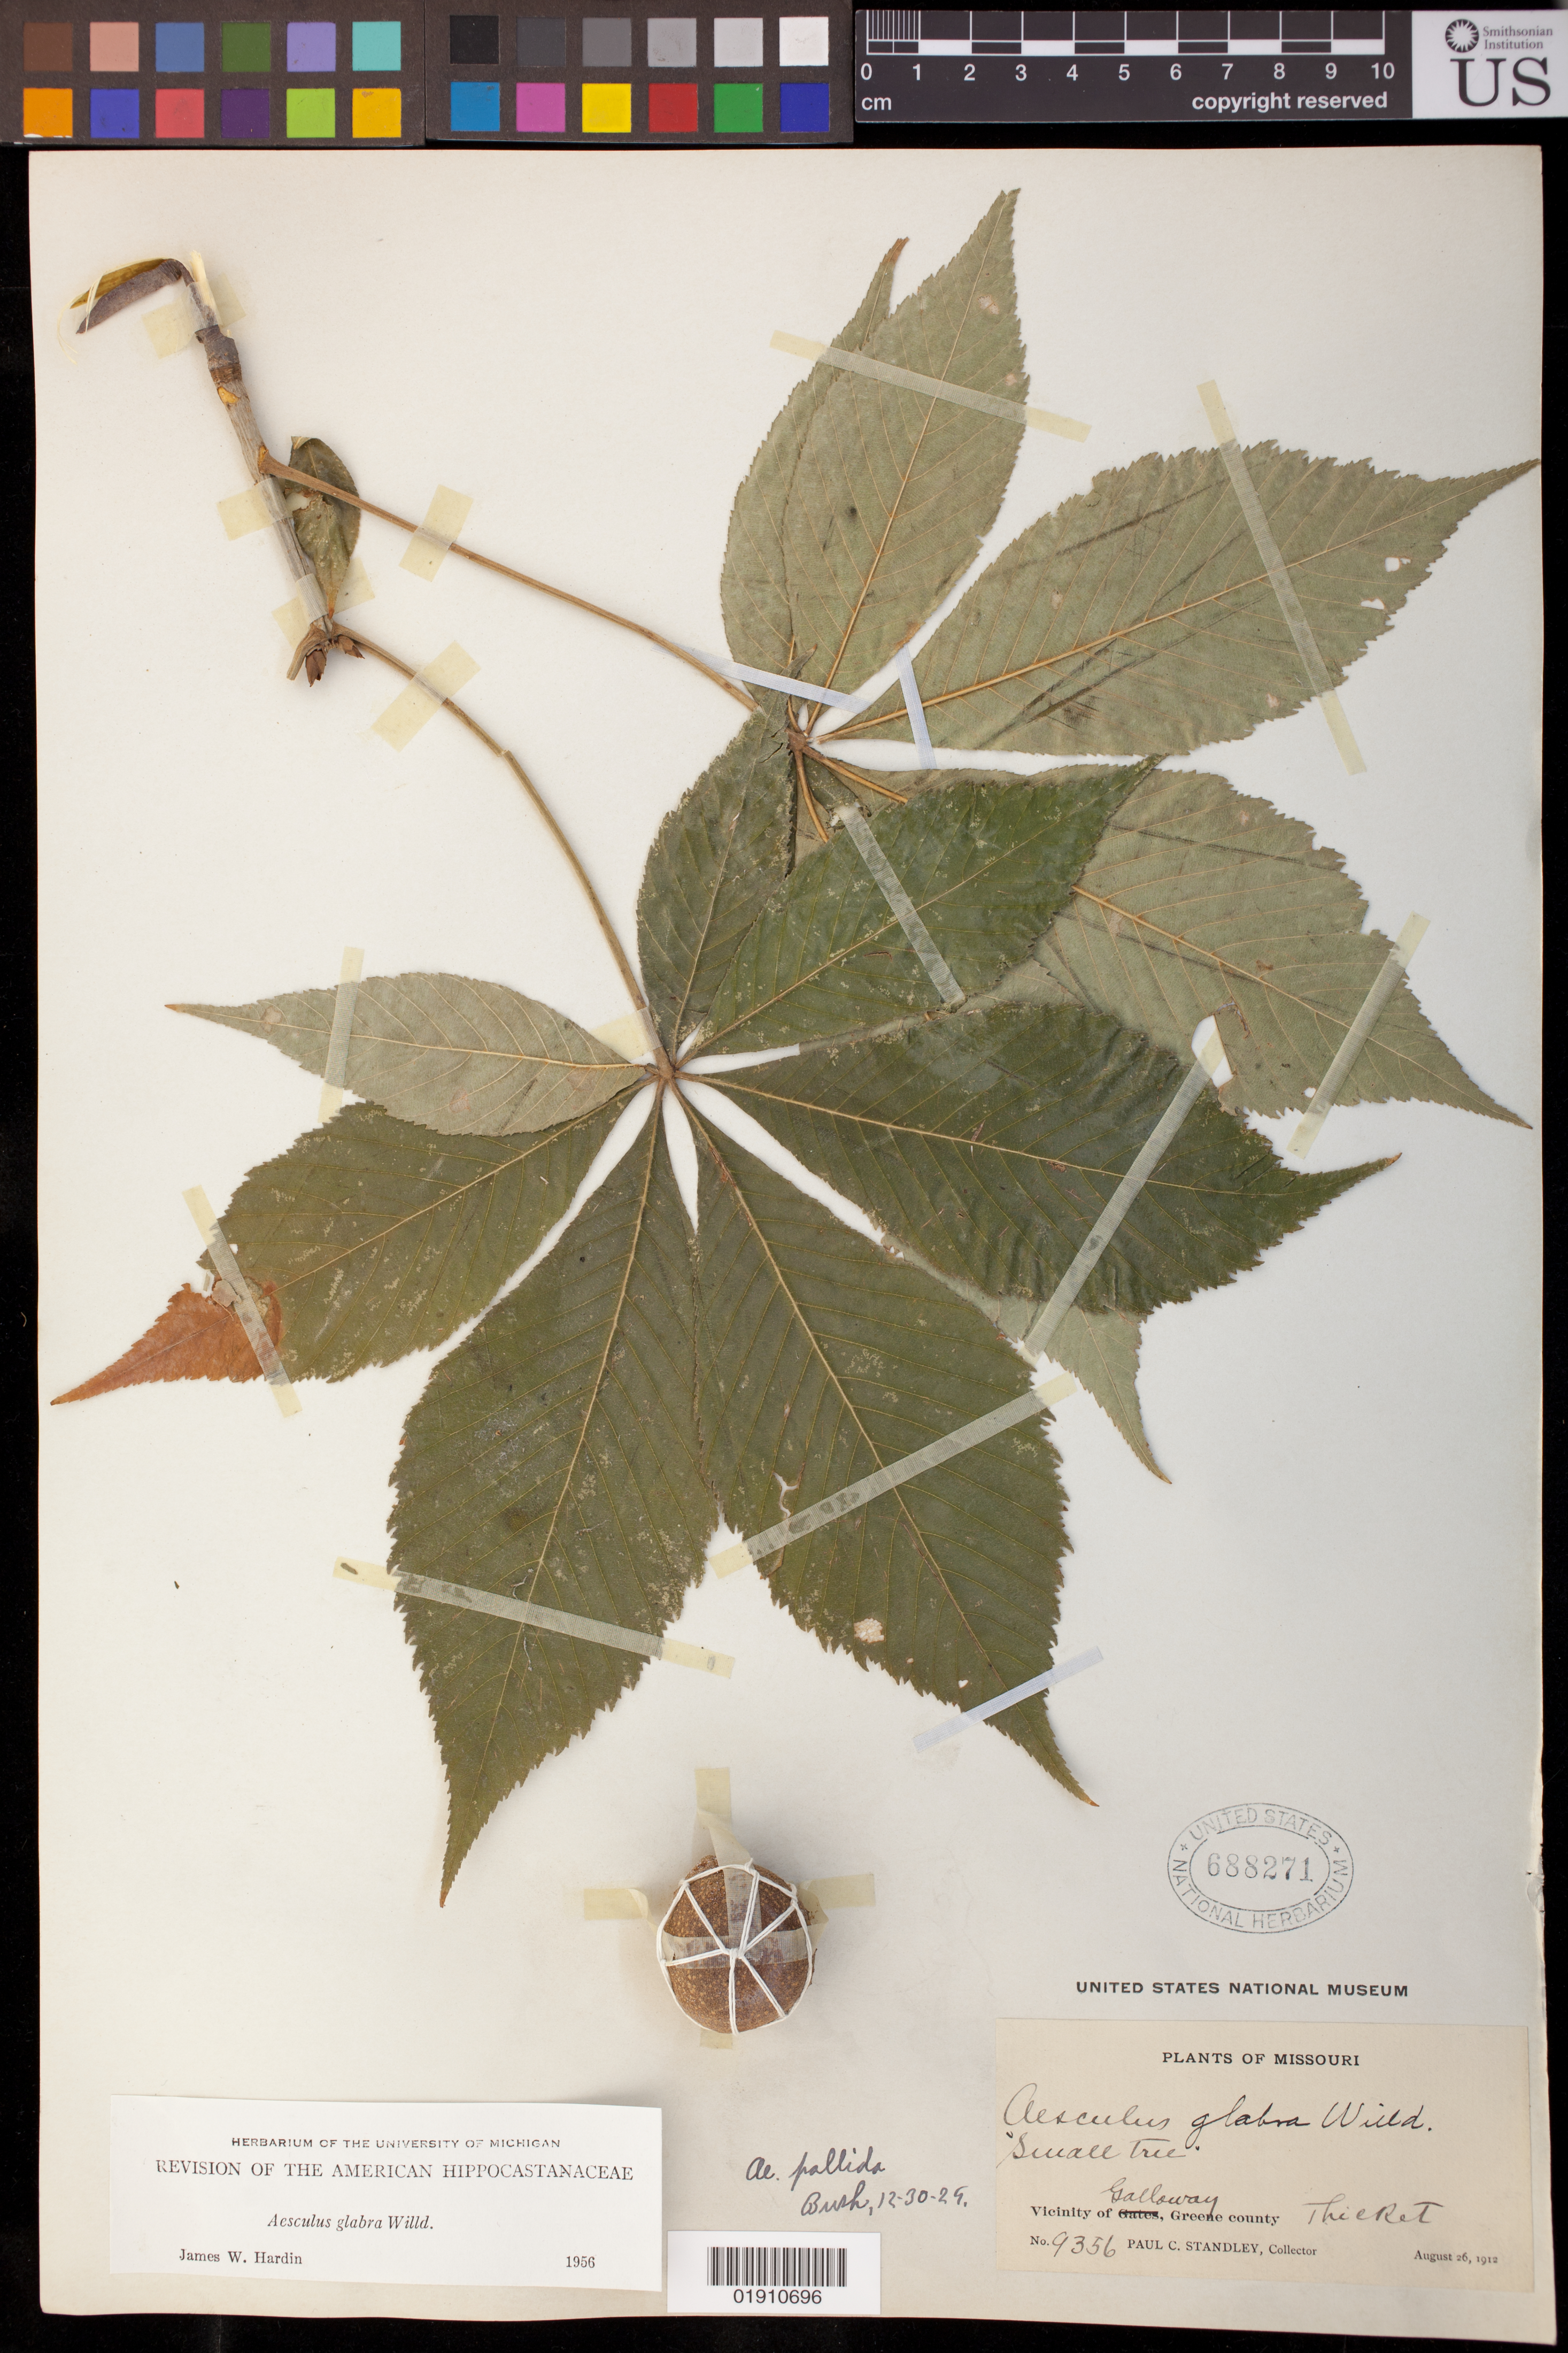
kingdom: Plantae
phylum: Tracheophyta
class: Magnoliopsida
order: Sapindales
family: Sapindaceae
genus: Aesculus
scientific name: Aesculus glabra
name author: Willd.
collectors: P. C. Standley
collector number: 9356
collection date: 1912-08-26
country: United States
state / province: Missouri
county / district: Greene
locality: Vicinity of Galloway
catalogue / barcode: US 688271